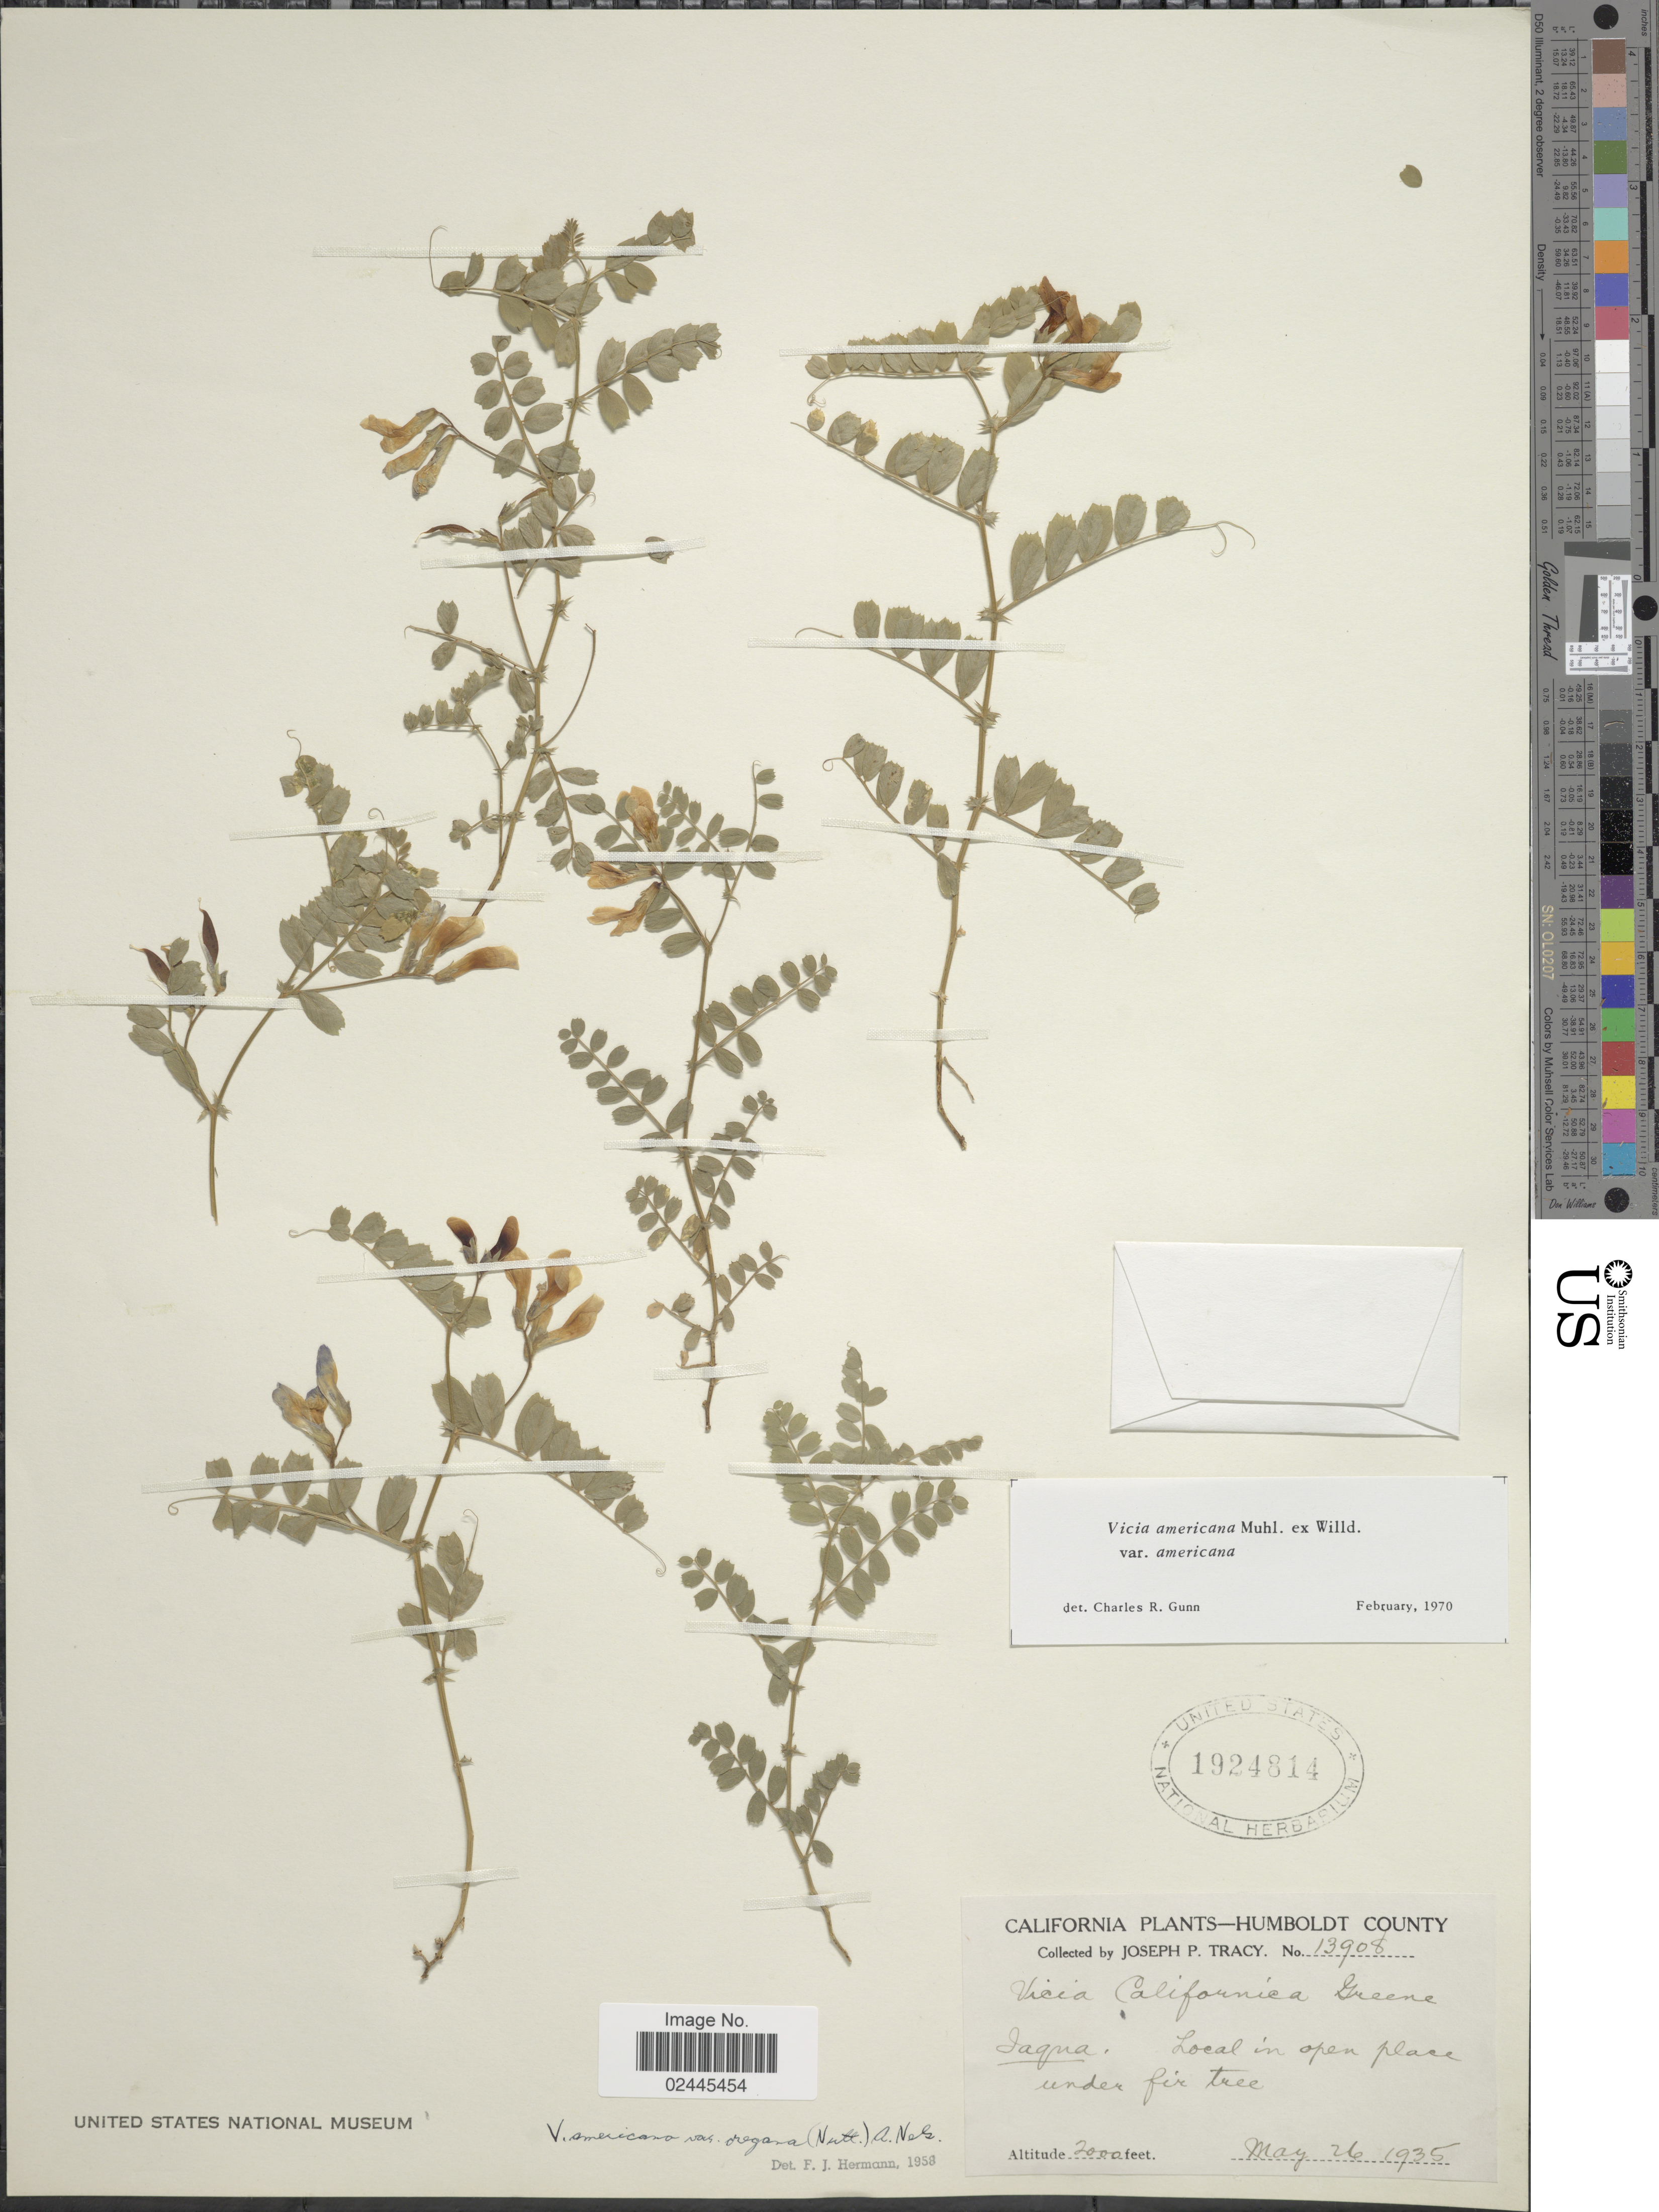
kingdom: Plantae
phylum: Tracheophyta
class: Magnoliopsida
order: Fabales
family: Fabaceae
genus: Vicia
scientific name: Vicia americana var. americana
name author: Muhl. ex Willd.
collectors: J. Tracy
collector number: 13908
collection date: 1935-05-26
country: United States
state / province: California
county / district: Humboldt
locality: Humboldt County, Iaqua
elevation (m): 610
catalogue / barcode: US 1924814